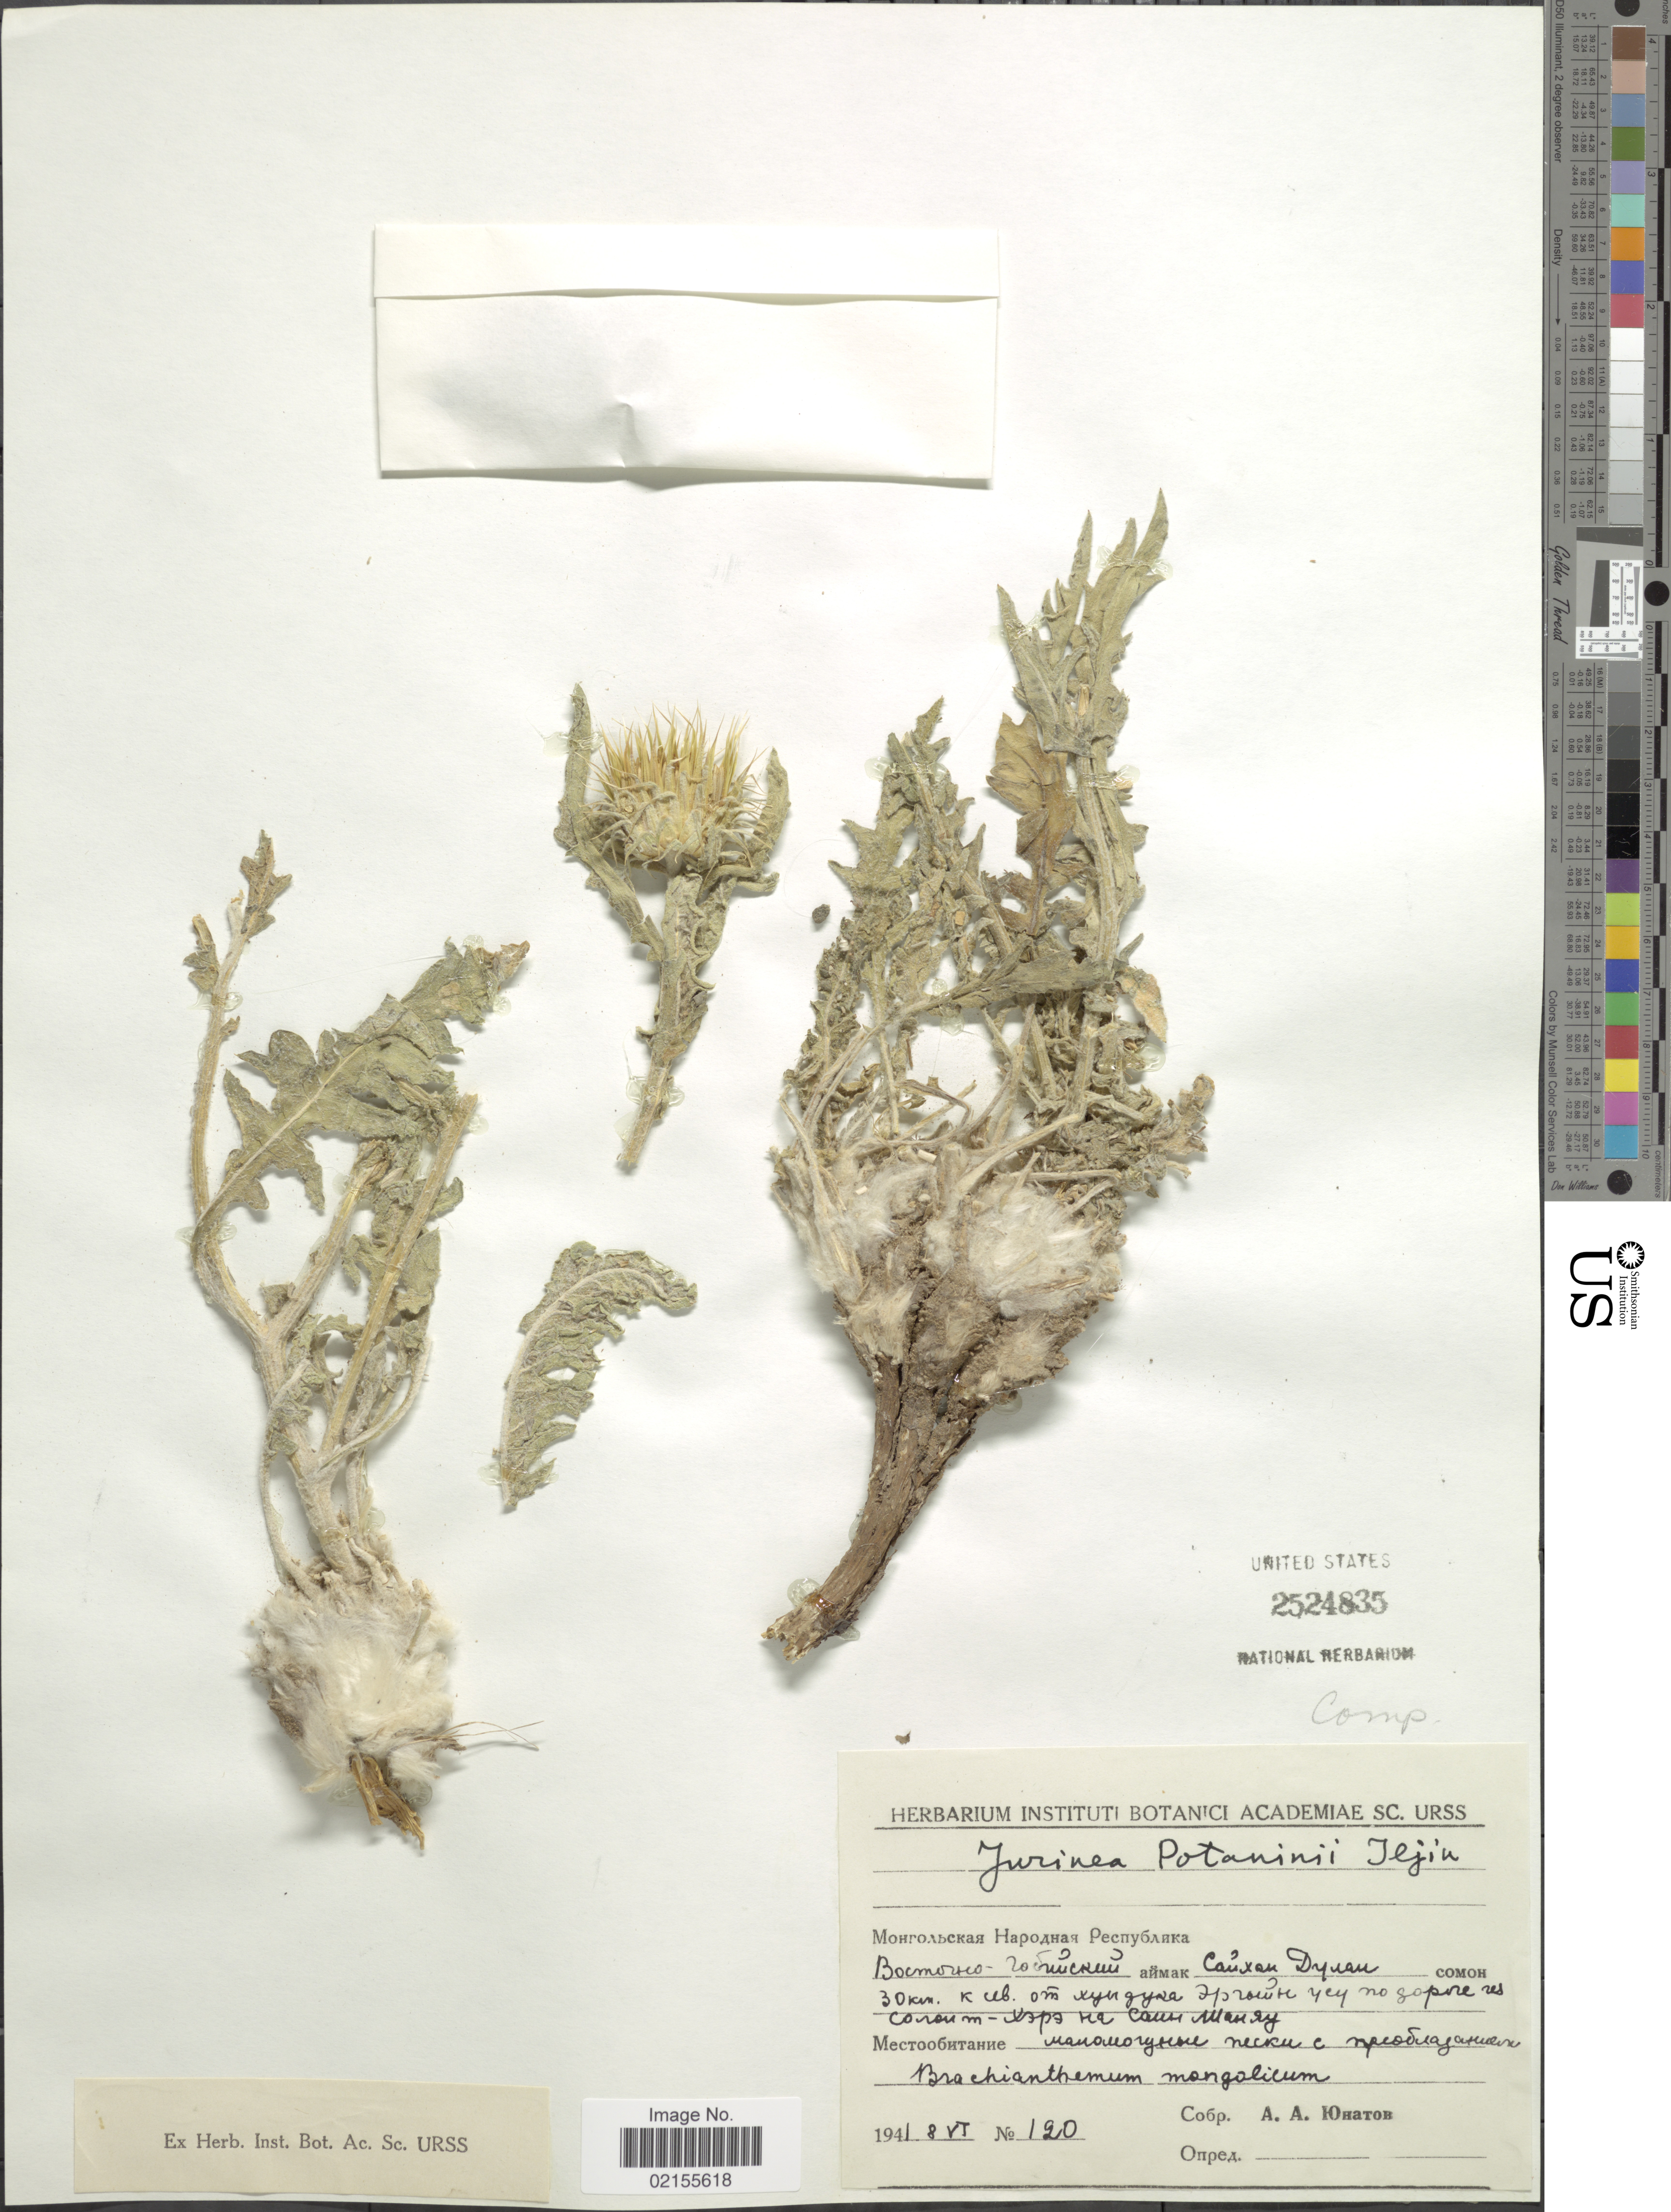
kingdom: Plantae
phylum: Tracheophyta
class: Magnoliopsida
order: Asterales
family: Asteraceae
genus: Jurinea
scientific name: Jurinea mongolica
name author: Maxim.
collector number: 120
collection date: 1941-06-08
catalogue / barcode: US 2524835